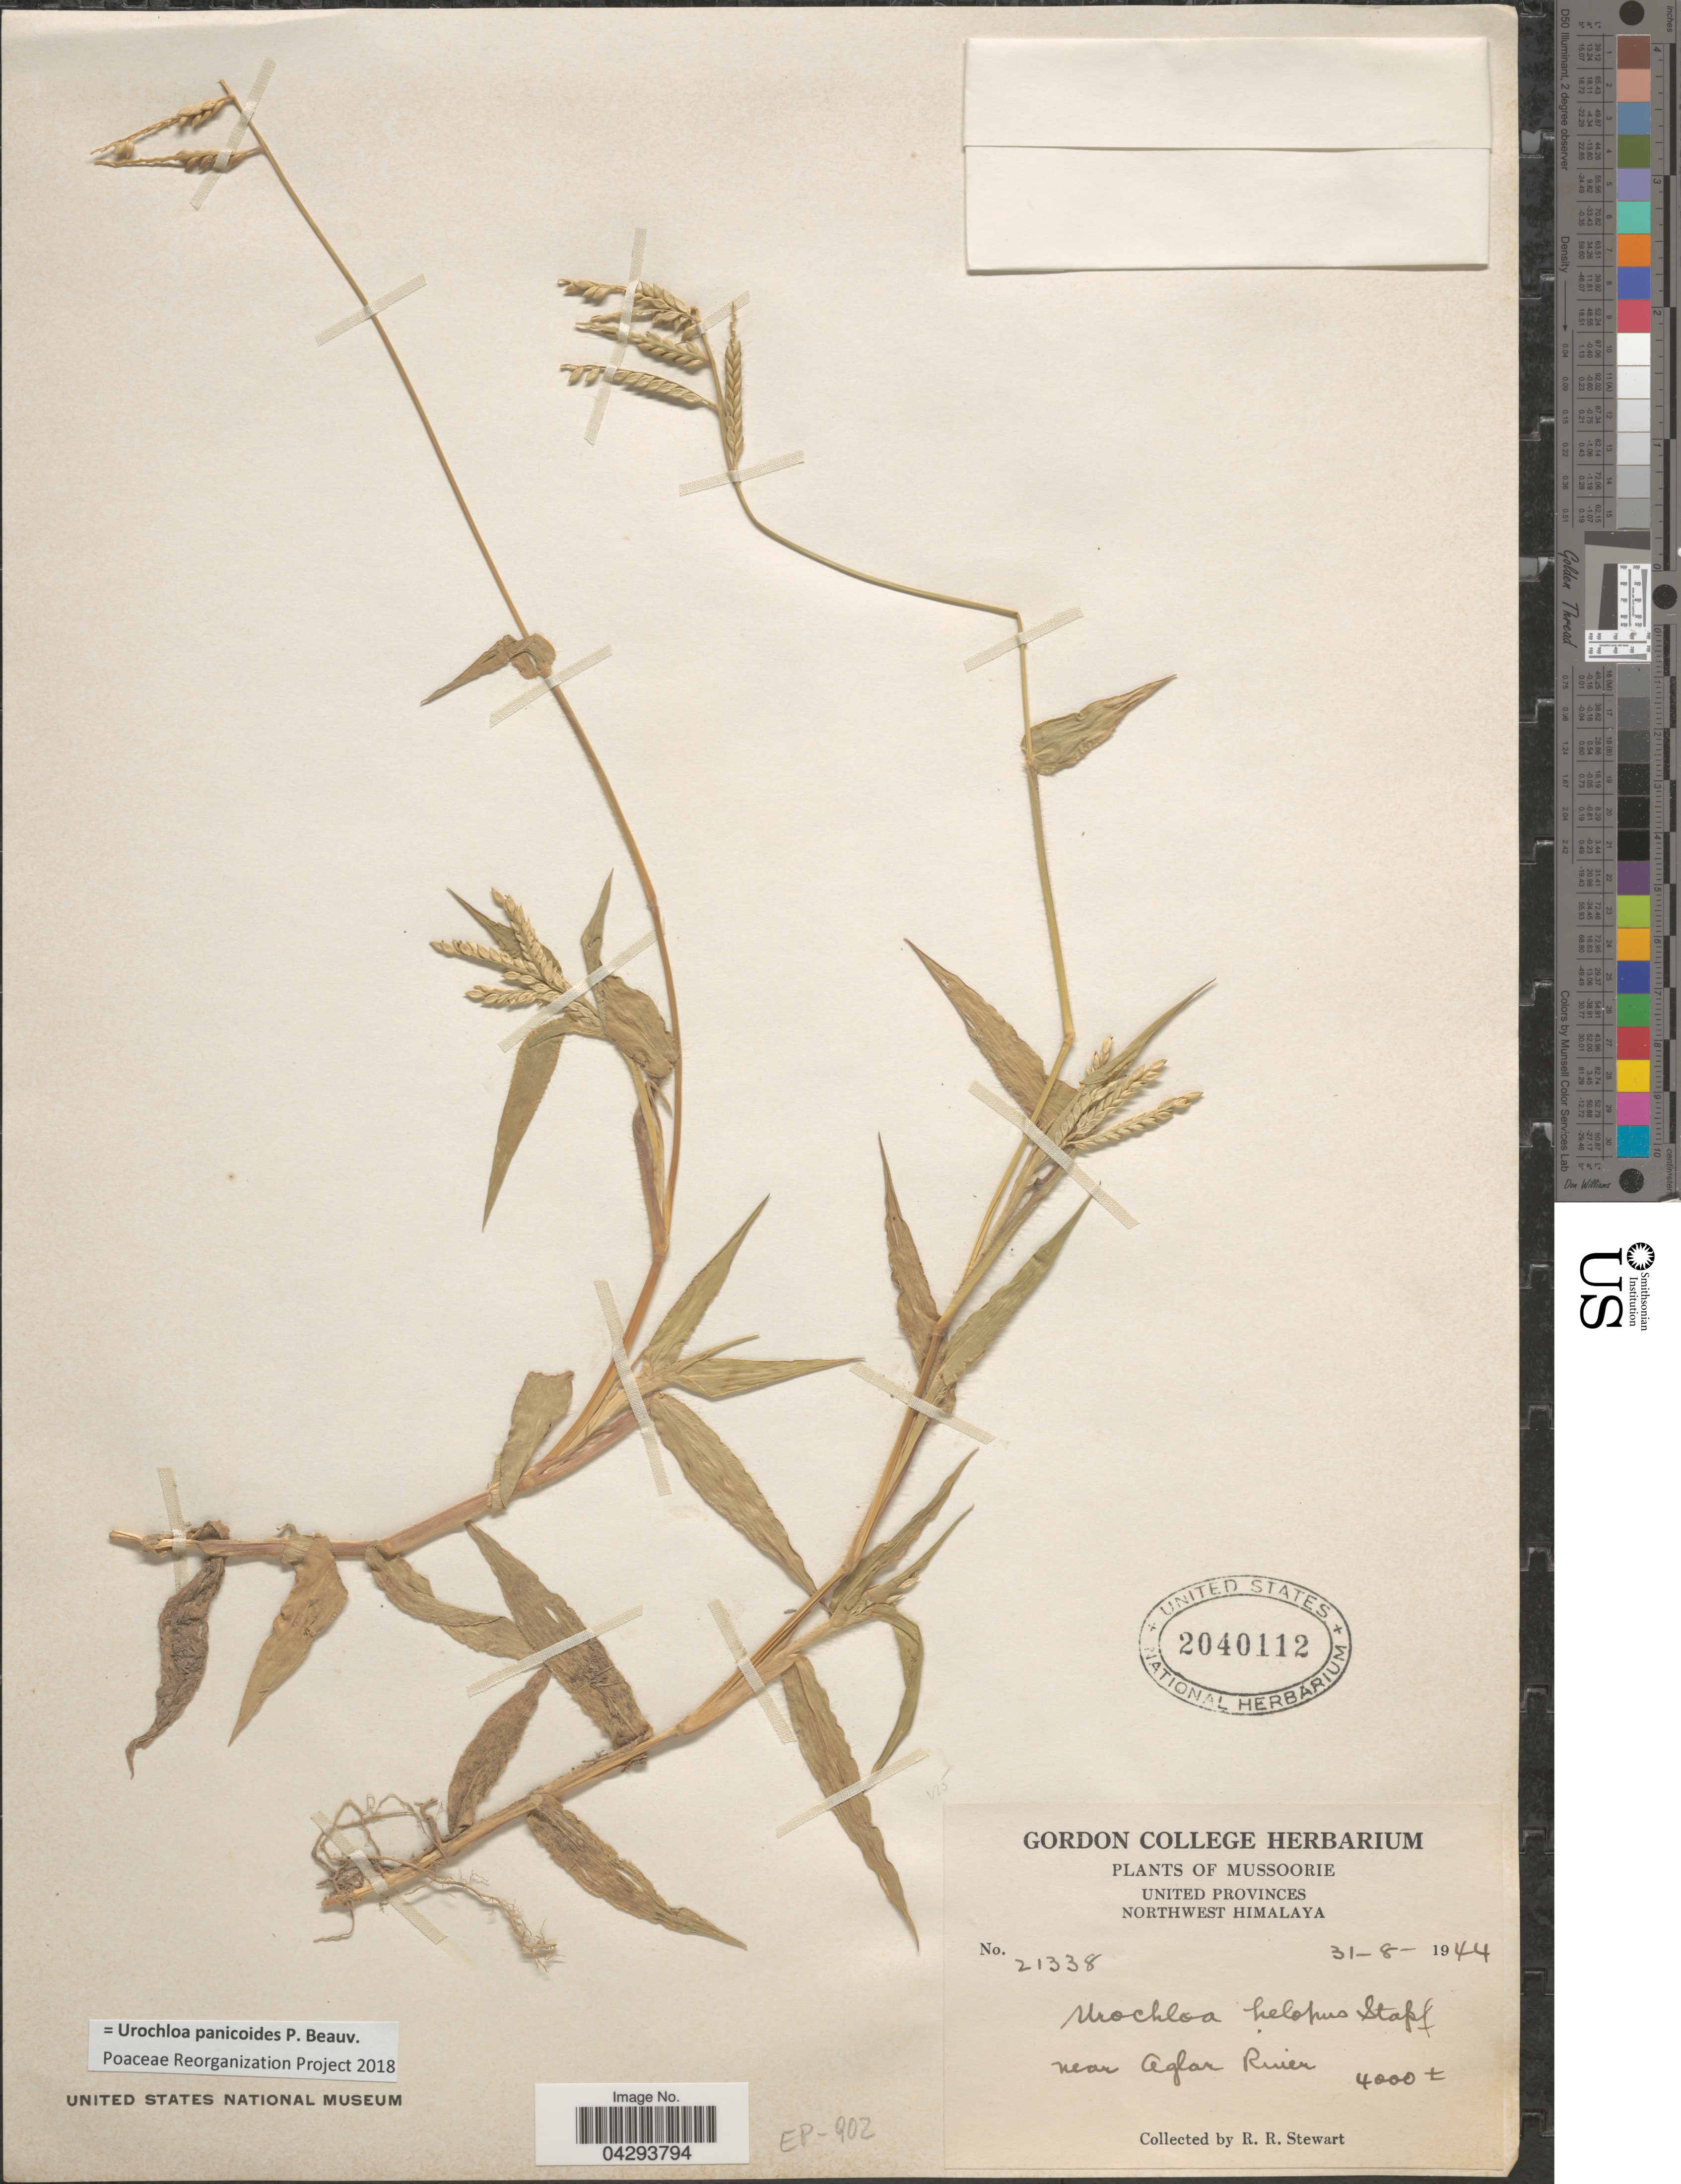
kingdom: Plantae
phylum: Tracheophyta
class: Liliopsida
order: Poales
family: Poaceae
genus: Urochloa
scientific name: Urochloa panicoides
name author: P. Beauv.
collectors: R. Stewart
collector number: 21338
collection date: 1944-08-31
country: India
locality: Mussoorie. United Provinces. Northwest Himalaya. Near Aglar River.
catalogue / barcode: US 2040112